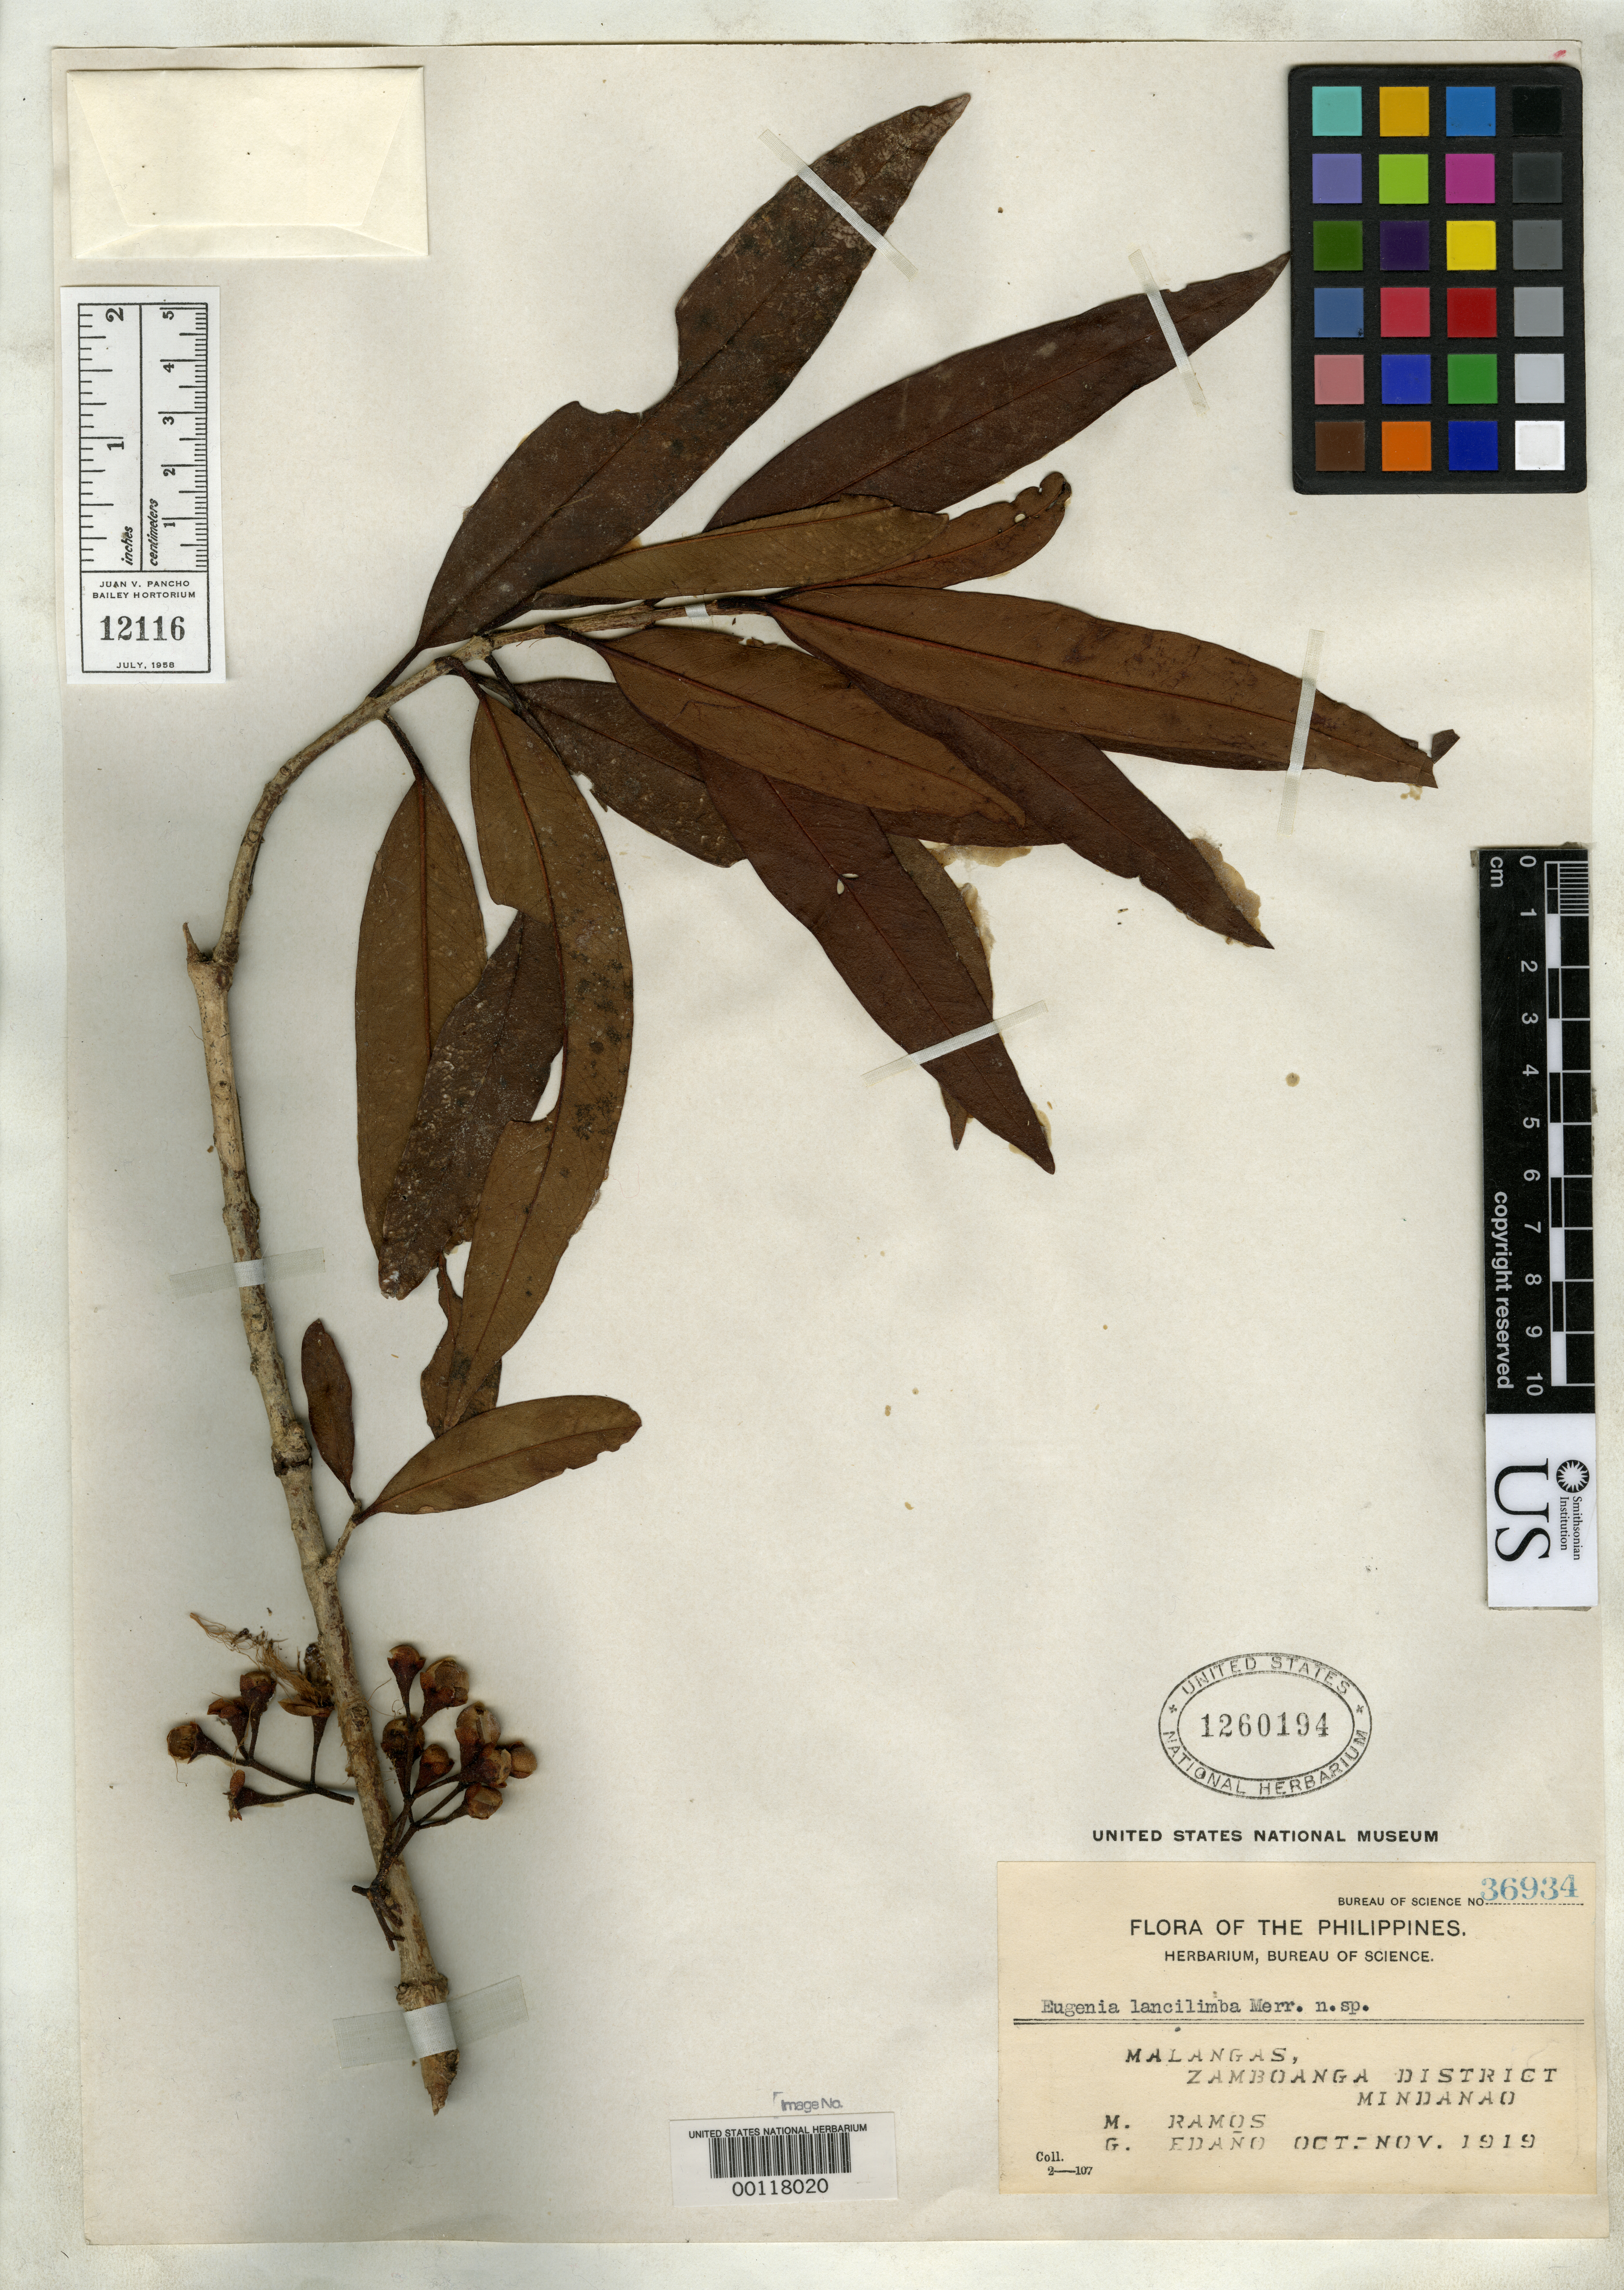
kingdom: Plantae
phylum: Tracheophyta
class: Magnoliopsida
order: Myrtales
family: Myrtaceae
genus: Eugenia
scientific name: Eugenia lancilimba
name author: Merr.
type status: Isotype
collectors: M. Ramos & G. E. Edaño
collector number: Bur. Sci. 36934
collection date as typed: Oct 1919 to -- Nov 1919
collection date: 1919-10/1919-11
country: Philippines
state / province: Zamboanga Peninsula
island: Mindanao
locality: Malangas.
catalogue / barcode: US 1260194